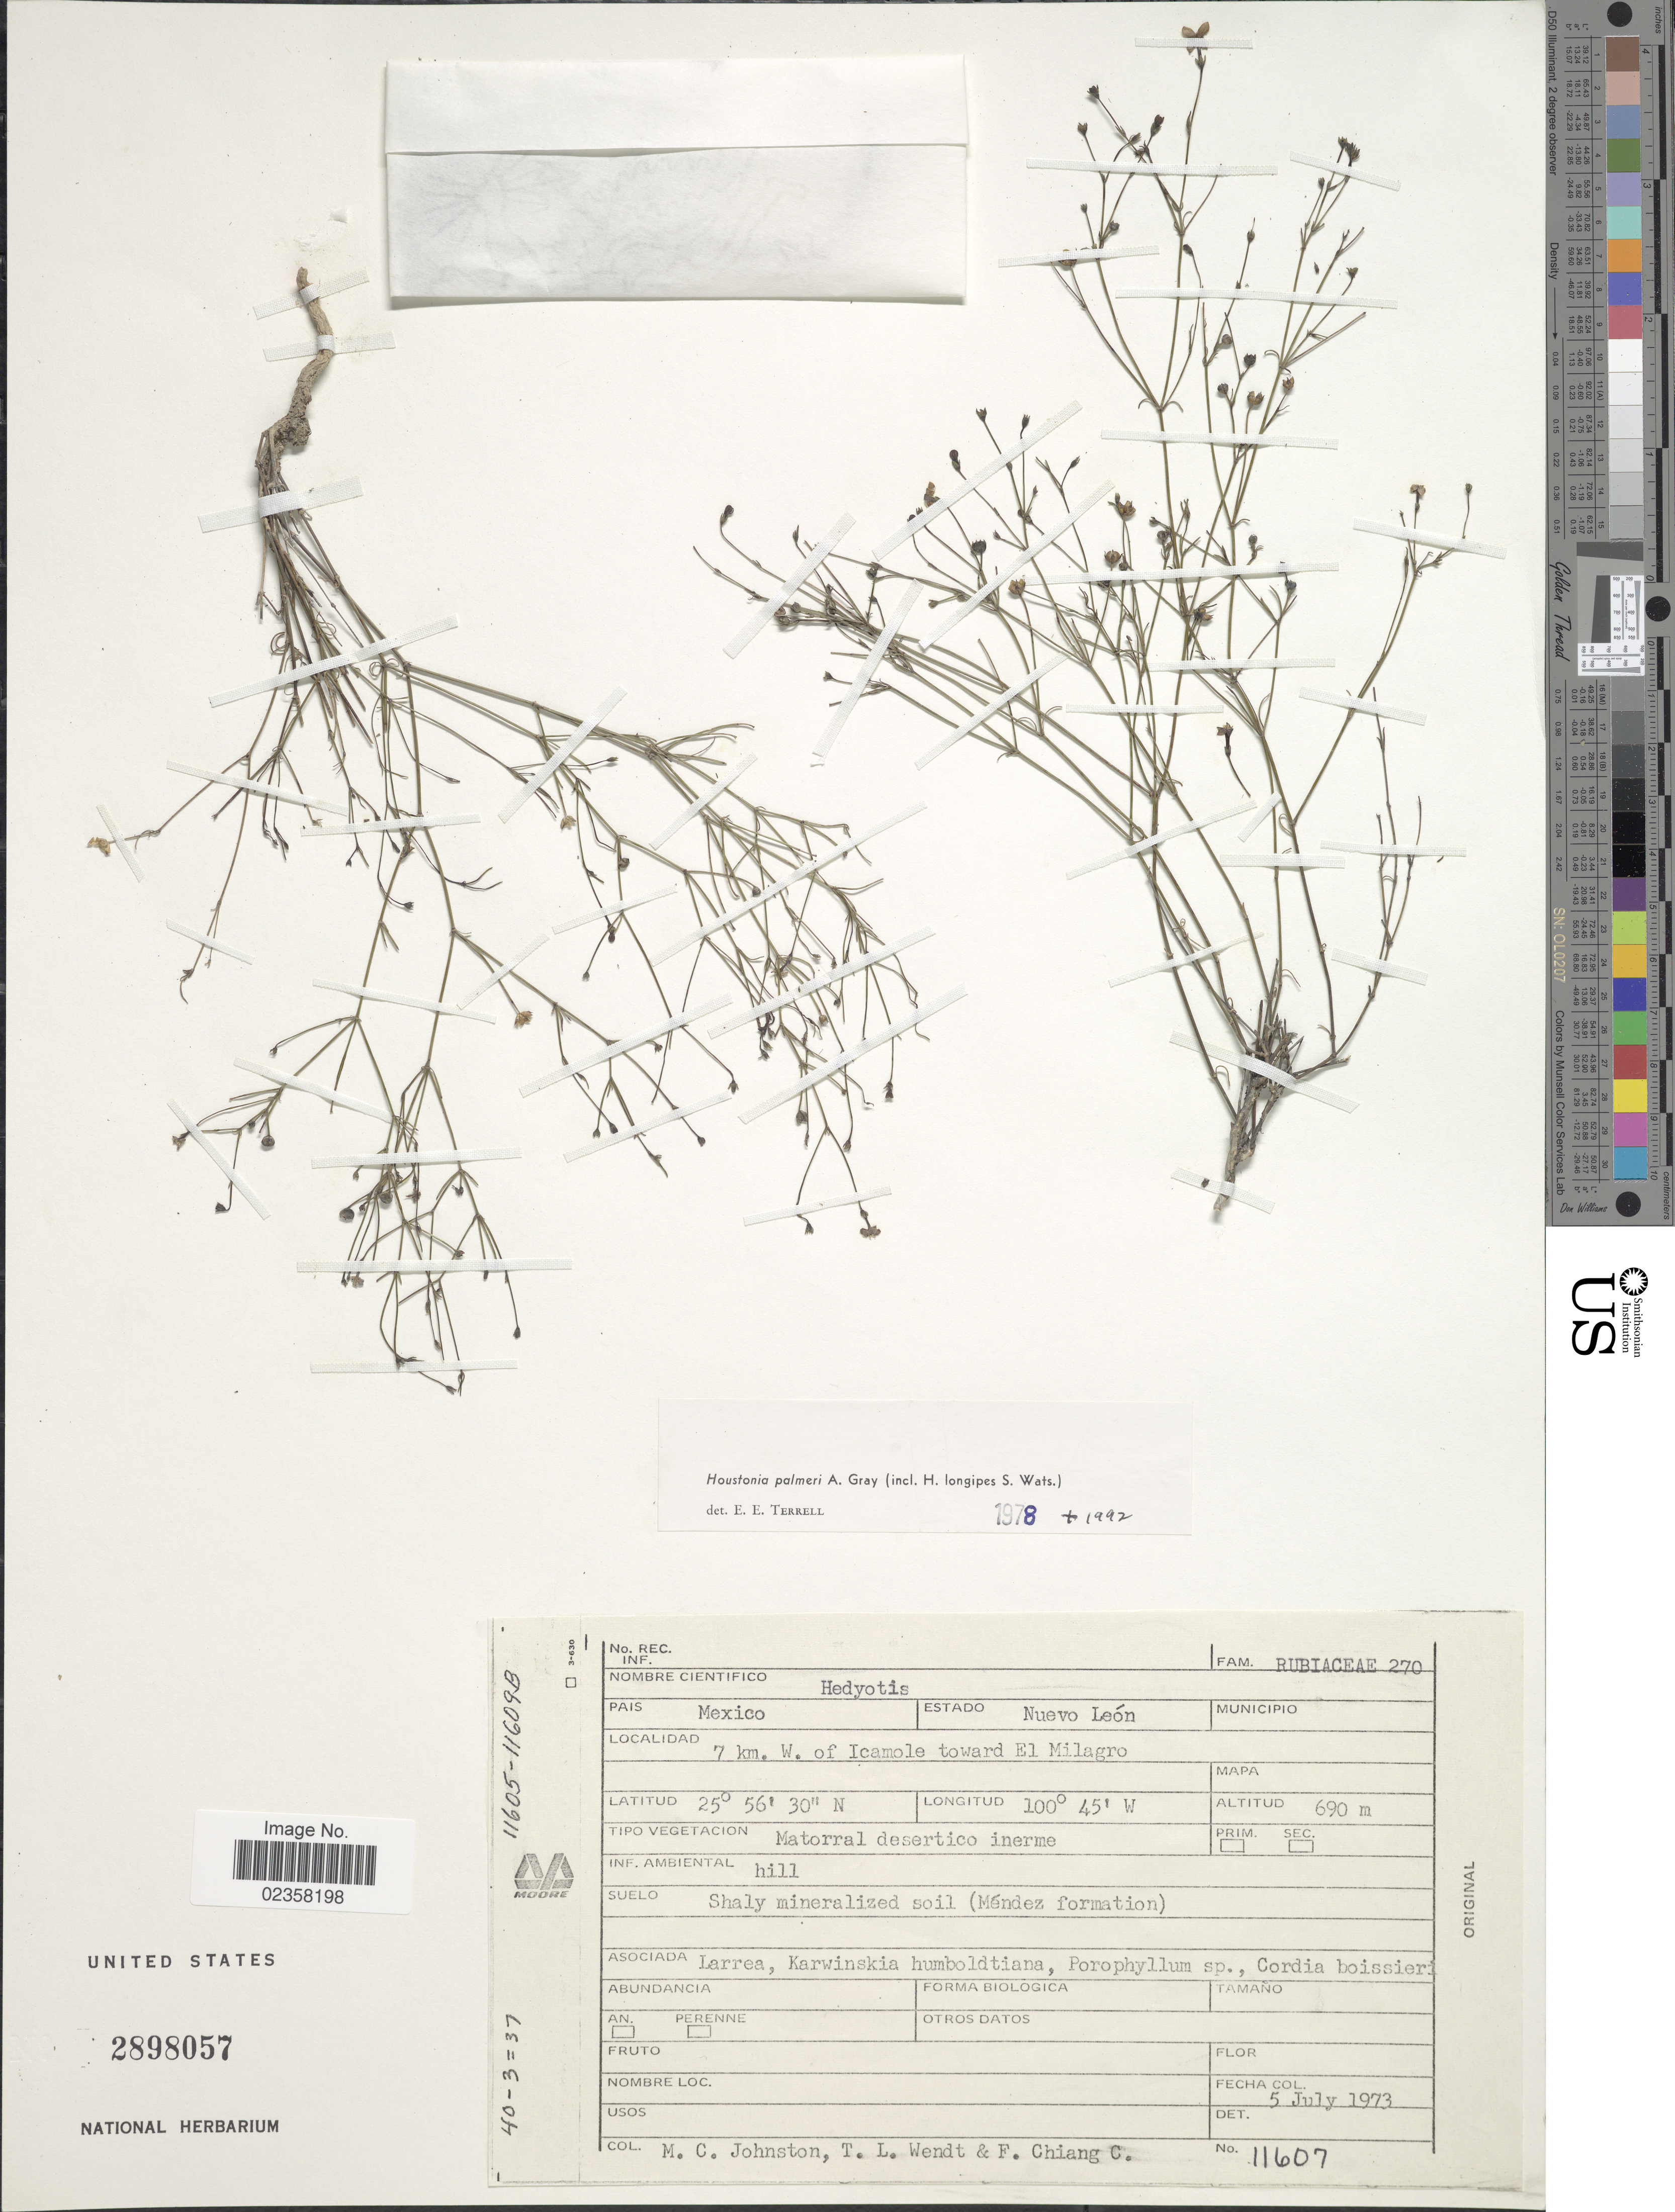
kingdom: Plantae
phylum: Tracheophyta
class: Magnoliopsida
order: Gentianales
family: Rubiaceae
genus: Houstonia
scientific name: Houstonia palmeri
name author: A. Gray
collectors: M. Johnston, T. L. Wendt & F. Chiang C.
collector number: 11607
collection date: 1973-07-05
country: Mexico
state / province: Nuevo León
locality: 7 km. W. of Icamole toward El Milagro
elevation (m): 690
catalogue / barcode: US 2898057